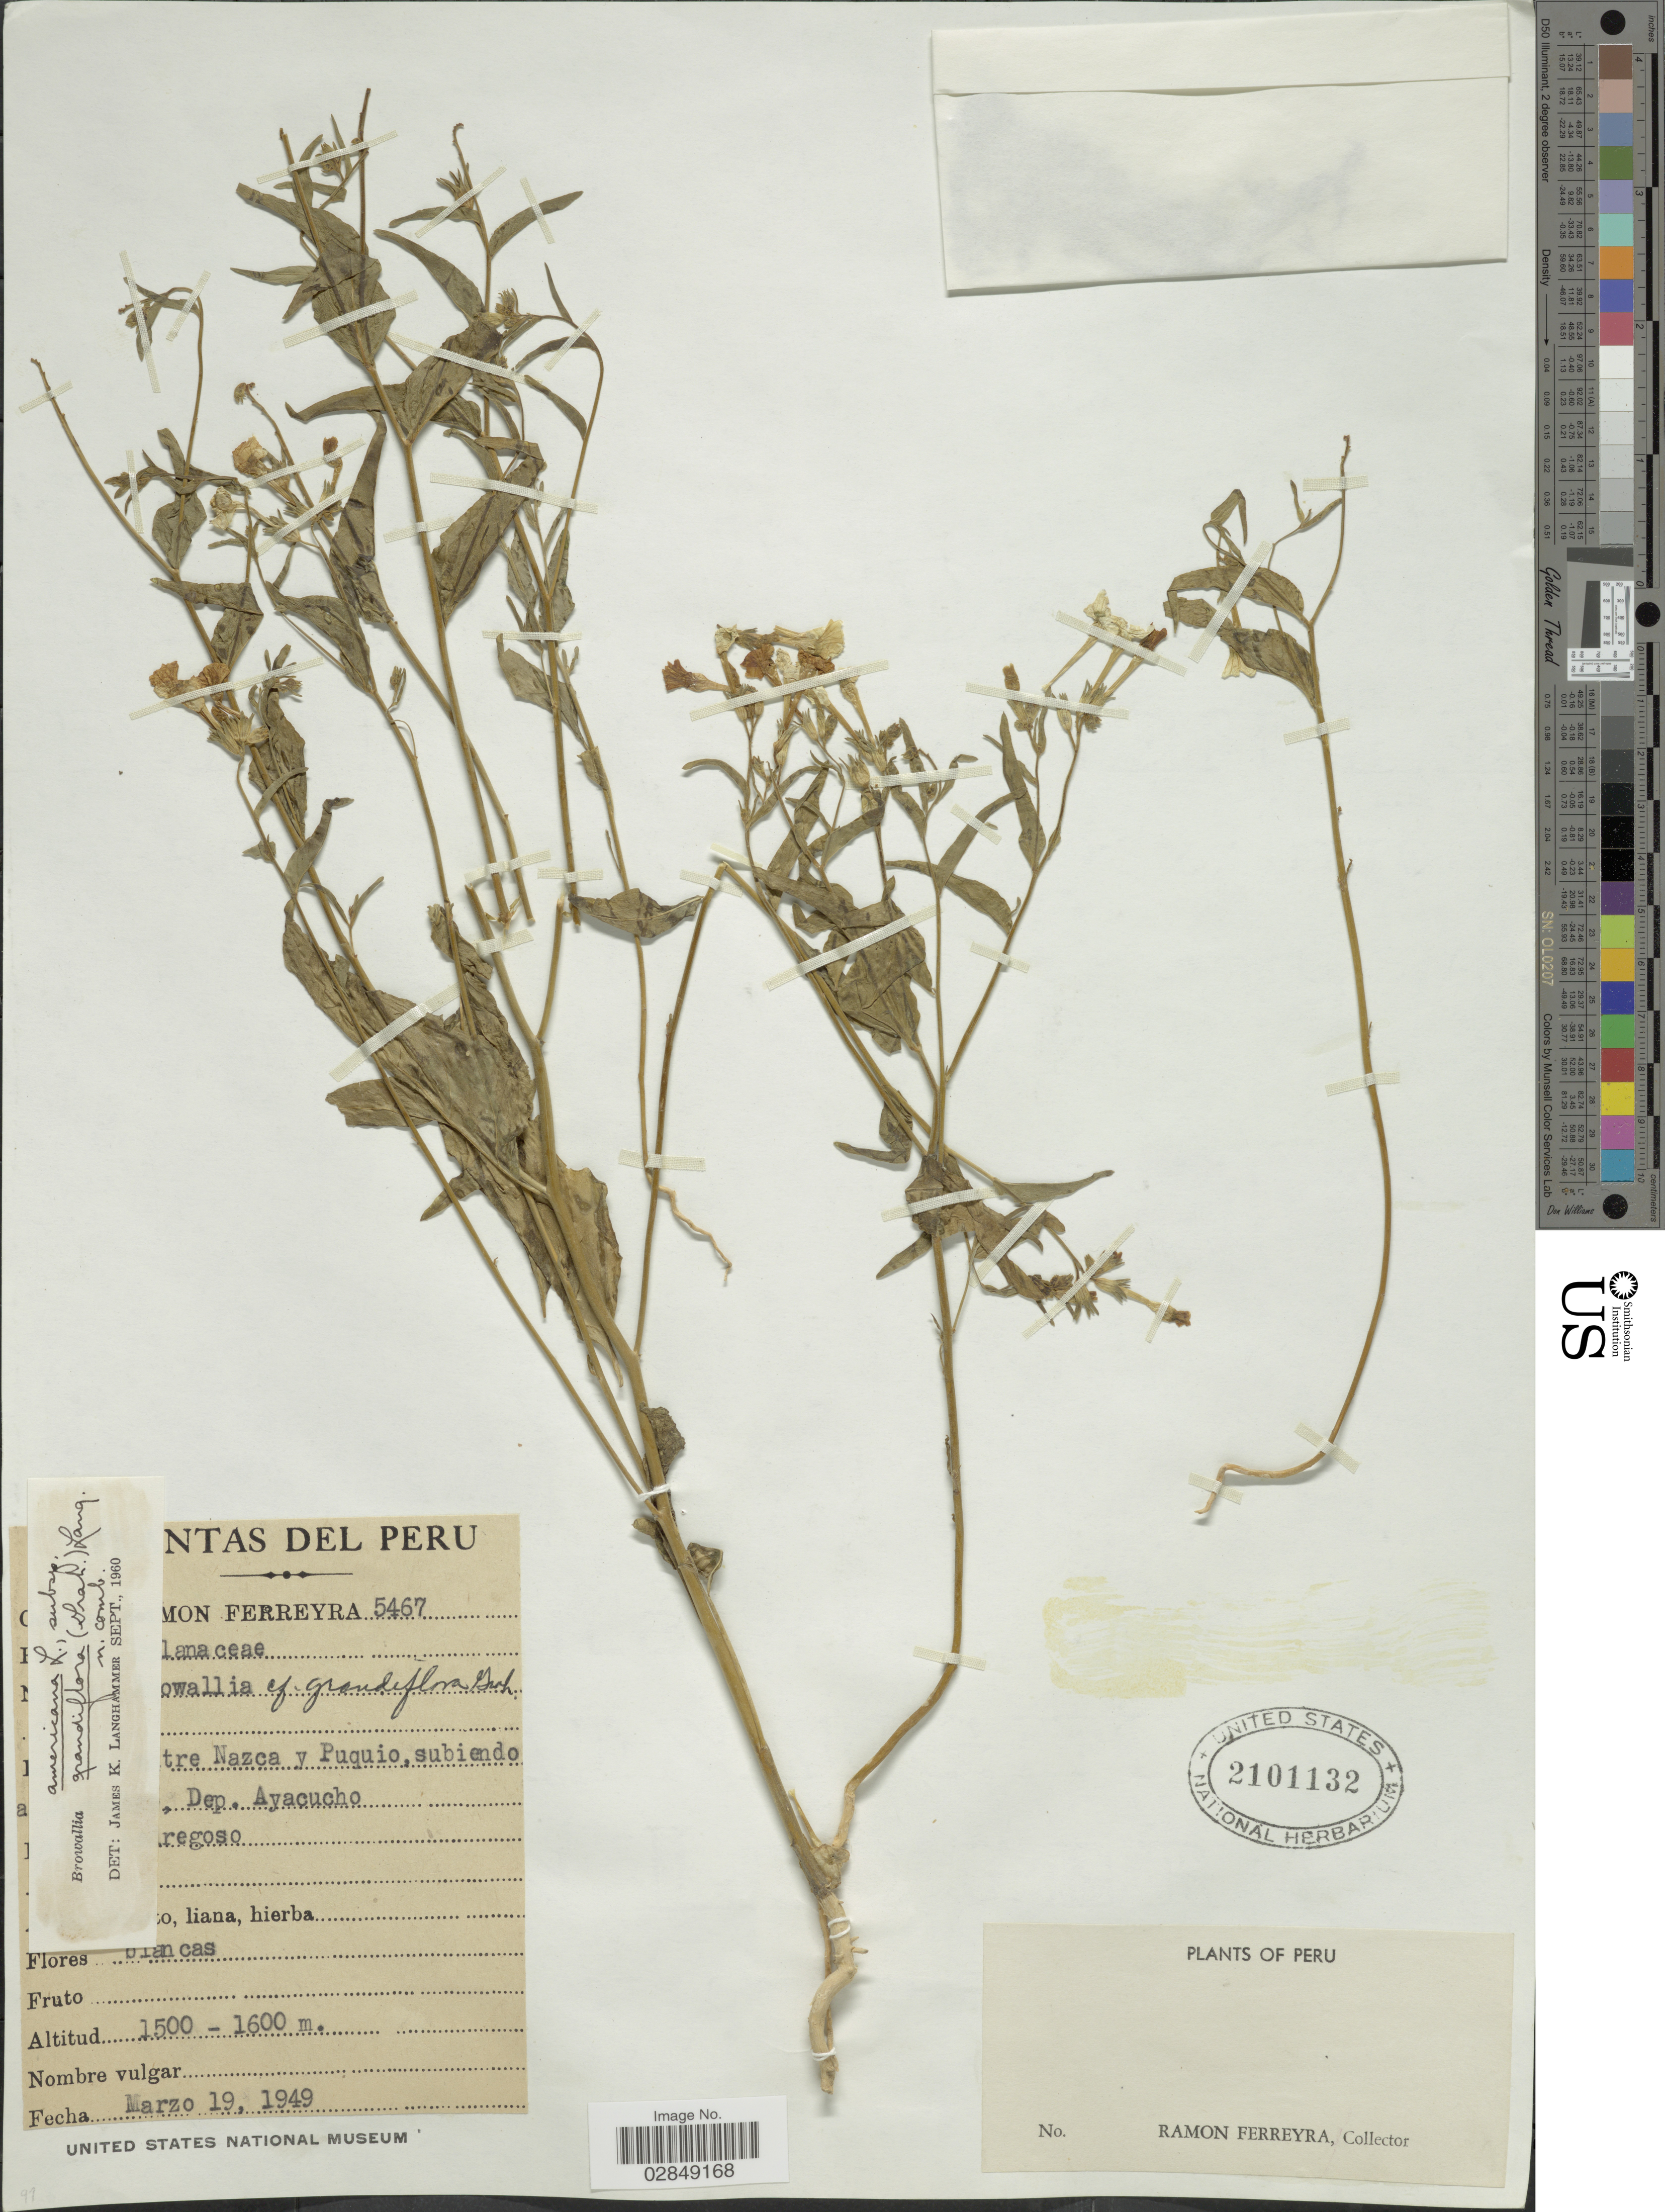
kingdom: Plantae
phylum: Tracheophyta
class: Magnoliopsida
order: Solanales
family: Solanaceae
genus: Browallia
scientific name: Browallia americana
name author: L.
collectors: R. A. Ferreyra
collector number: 5467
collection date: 1949-03-19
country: Peru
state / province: Ayacucho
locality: Entre Nazca y Puquio, subiendo [illegible text], Dep. Ayacucho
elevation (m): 1500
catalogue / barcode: US 2101132